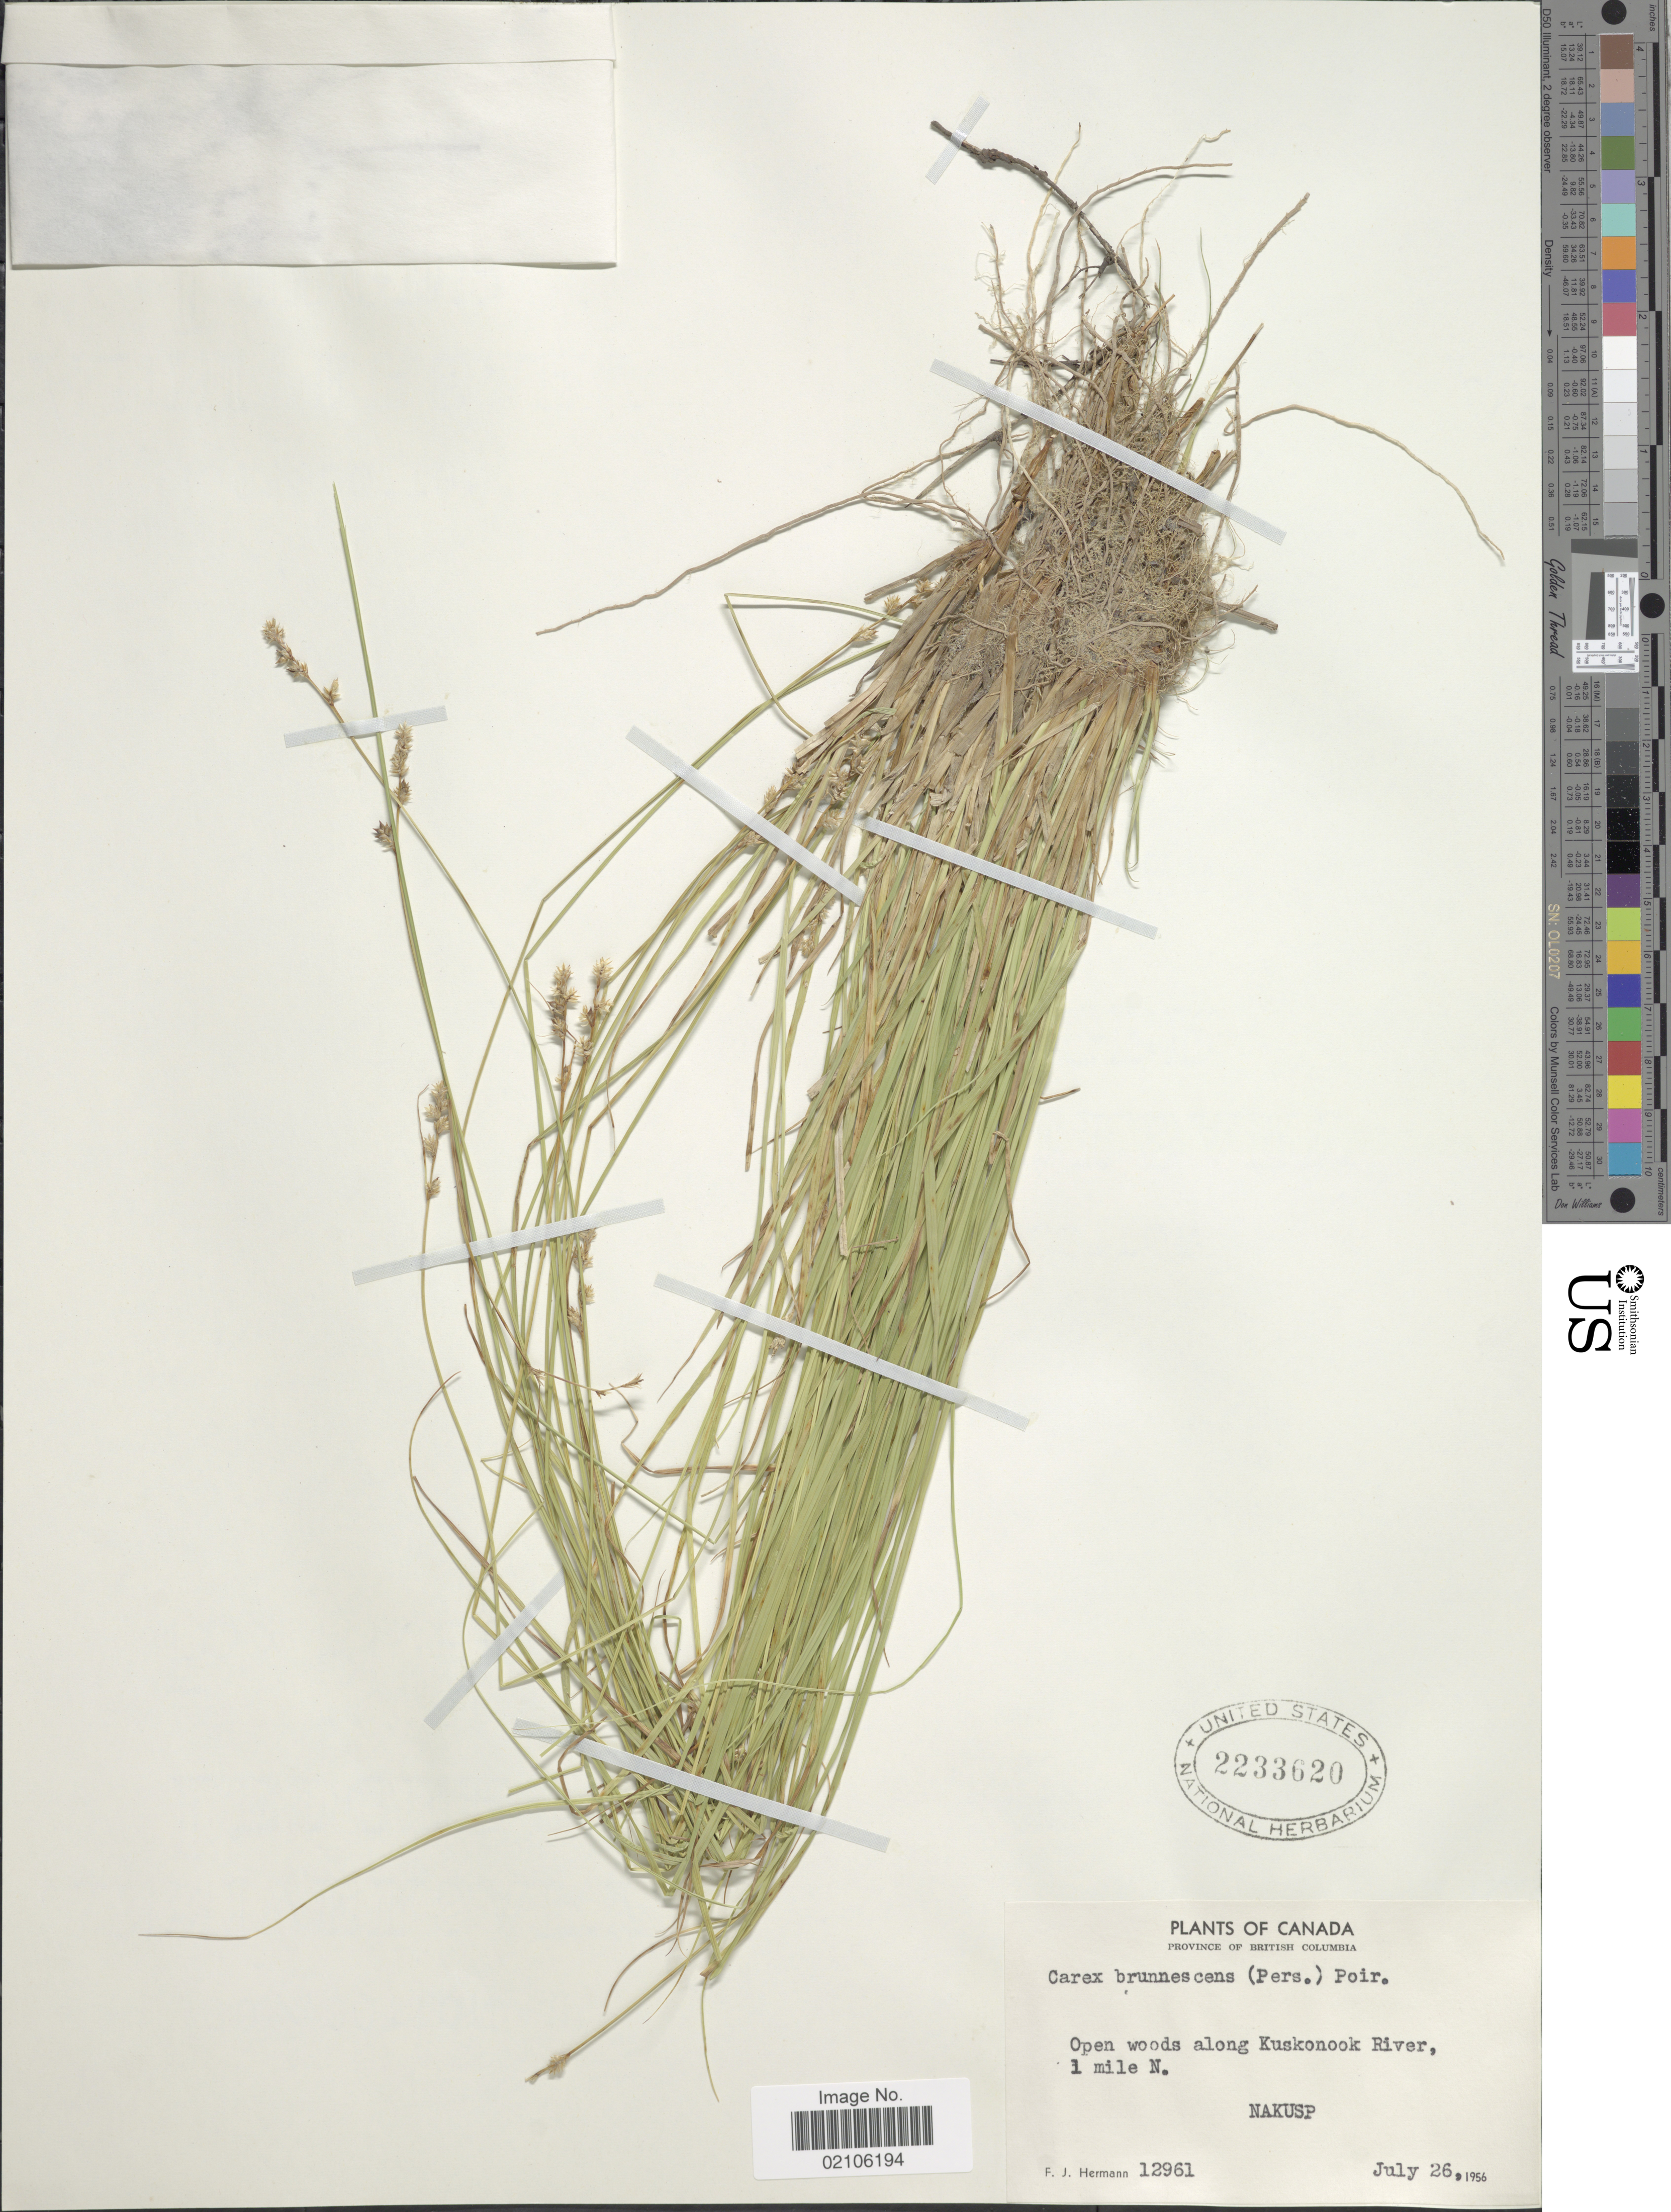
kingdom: Plantae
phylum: Tracheophyta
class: Liliopsida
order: Poales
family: Cyperaceae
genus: Carex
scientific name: Carex brunnescens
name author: (Pers.) Poir.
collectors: F. J. Hermann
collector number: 12961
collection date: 1956-07-26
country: Canada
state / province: British Columbia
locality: Open woods along Kuskonook River, 1 mile N. Nakusp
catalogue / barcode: US 2233620